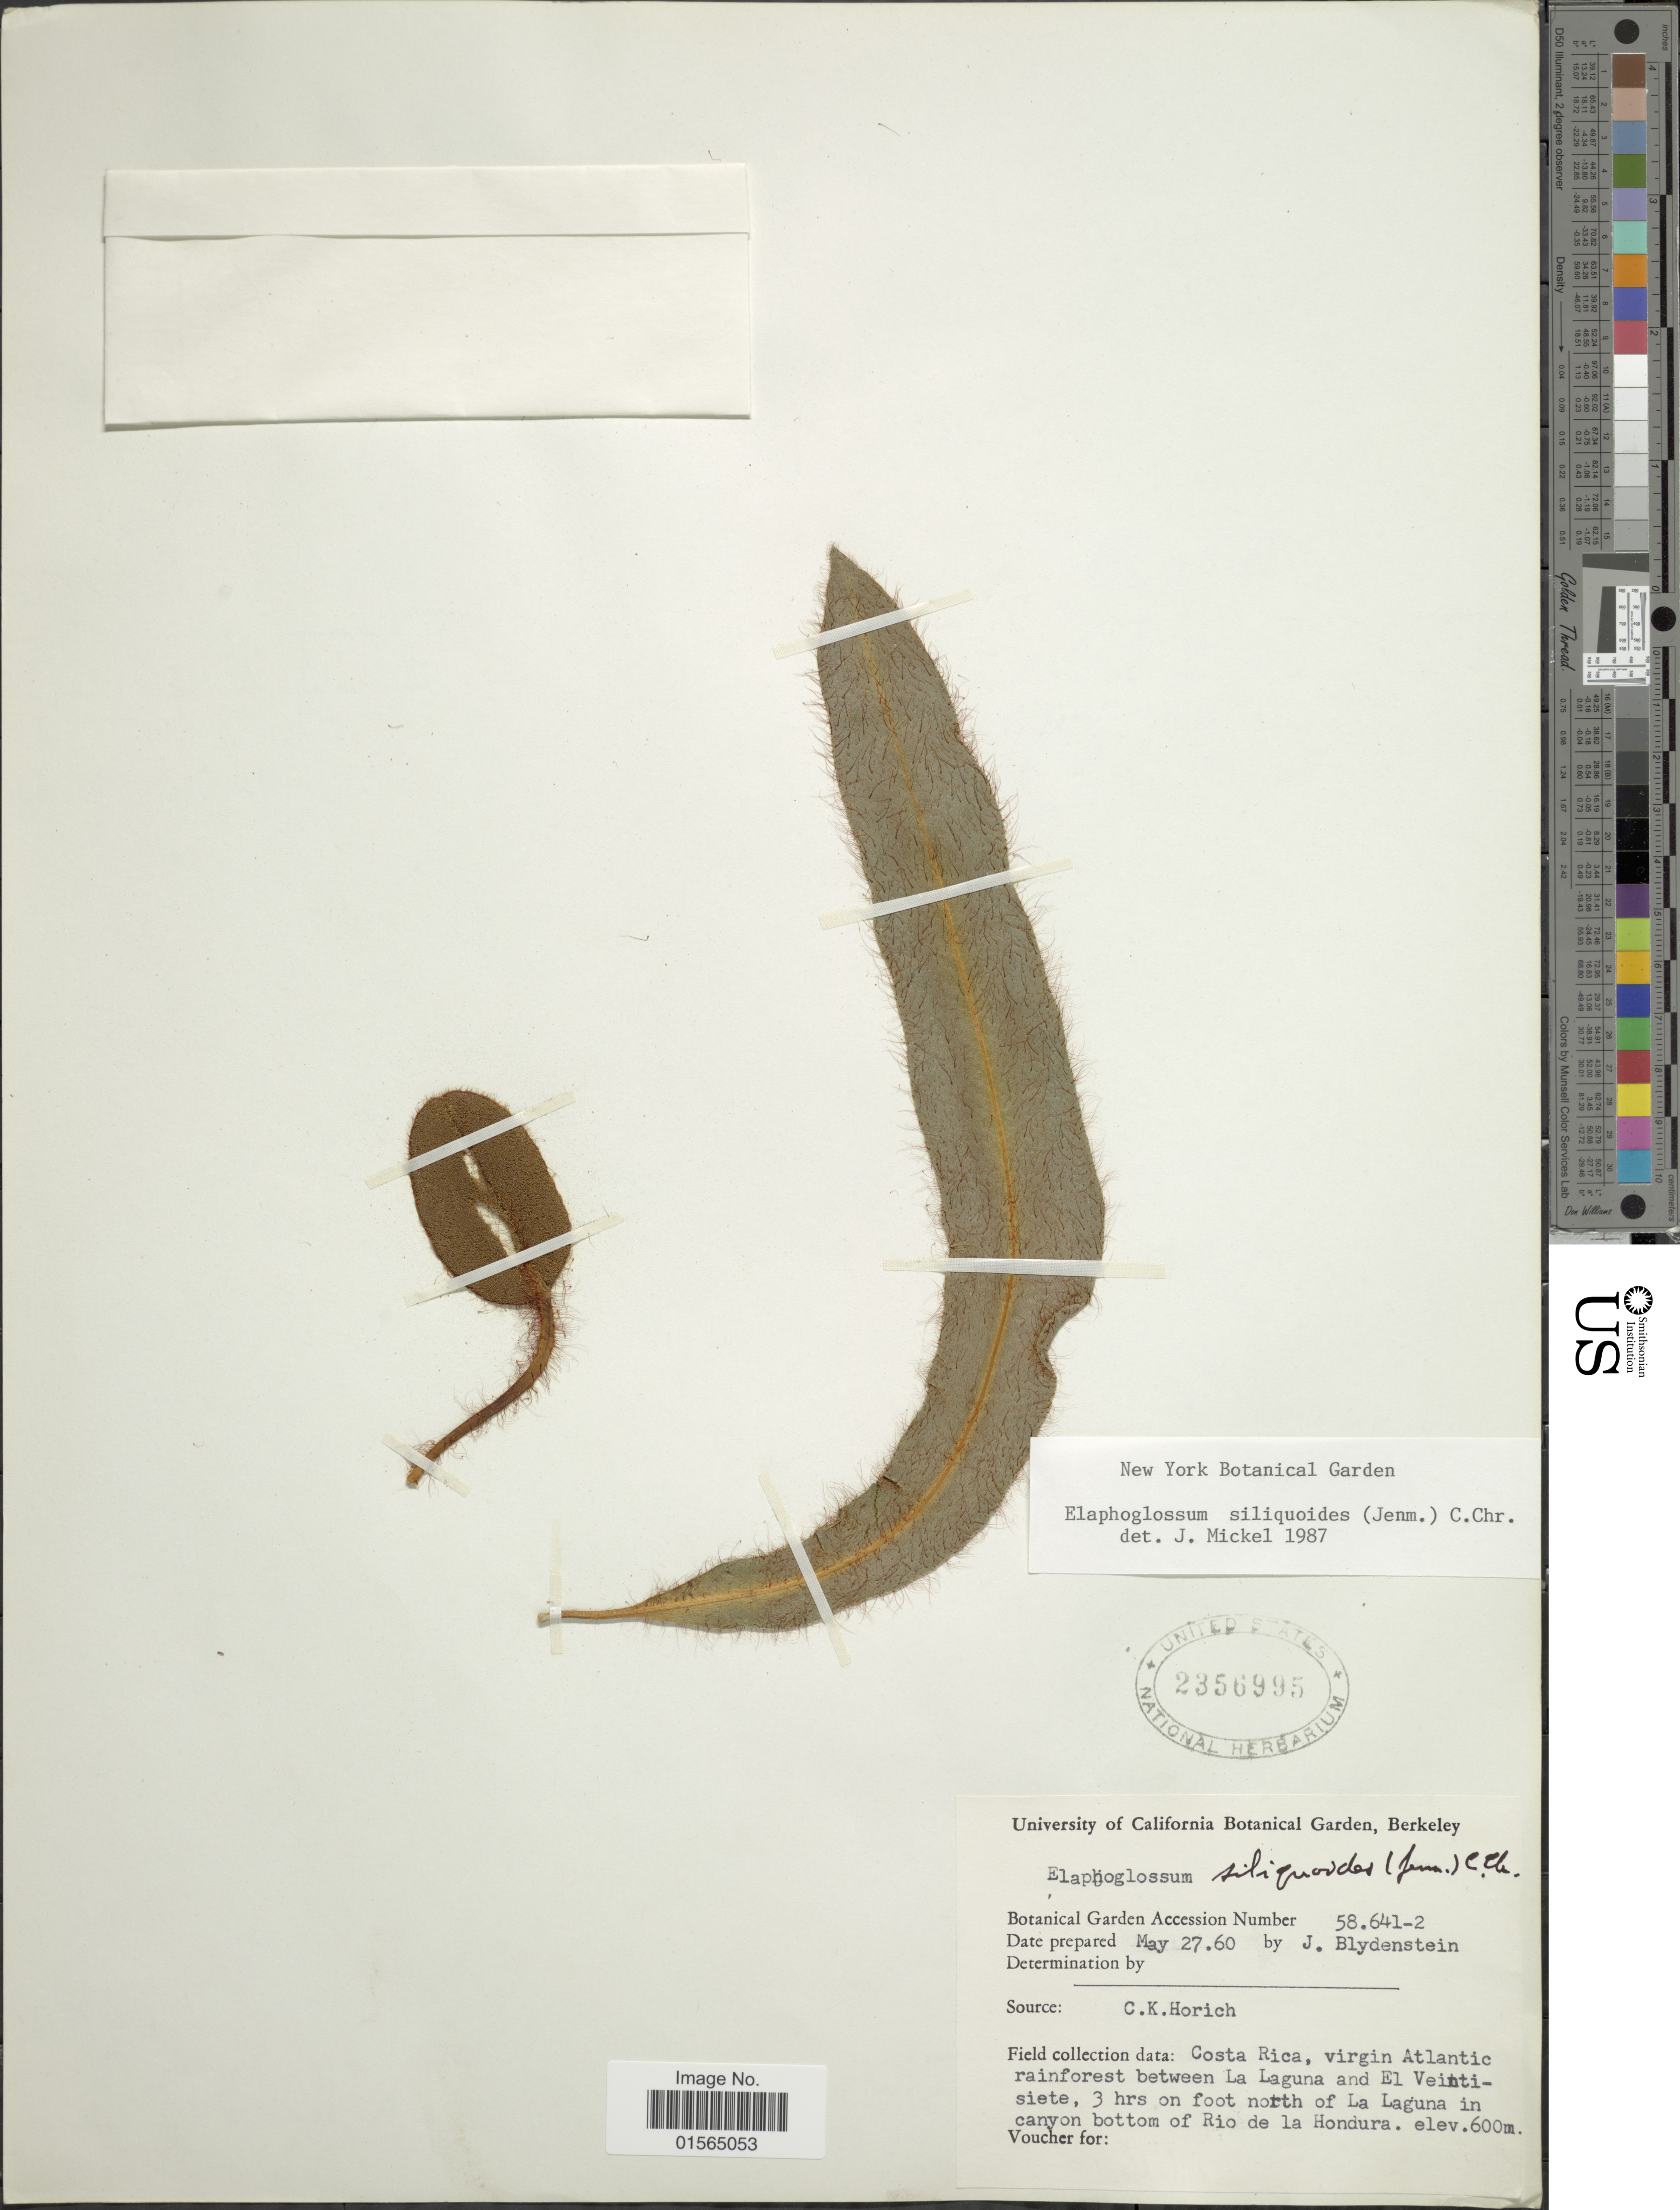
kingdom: Plantae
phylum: Tracheophyta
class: Polypodiopsida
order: Polypodiales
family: Dryopteridaceae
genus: Elaphoglossum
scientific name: Elaphoglossum siliquoides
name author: (Jenman) C. Chr.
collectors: J. Blydenstein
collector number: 58641-2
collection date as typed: Transcribed d/m/y: 27/5/60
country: United States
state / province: California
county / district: Alameda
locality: University of California Botanical Garden, Berkeley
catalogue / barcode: US 2356995